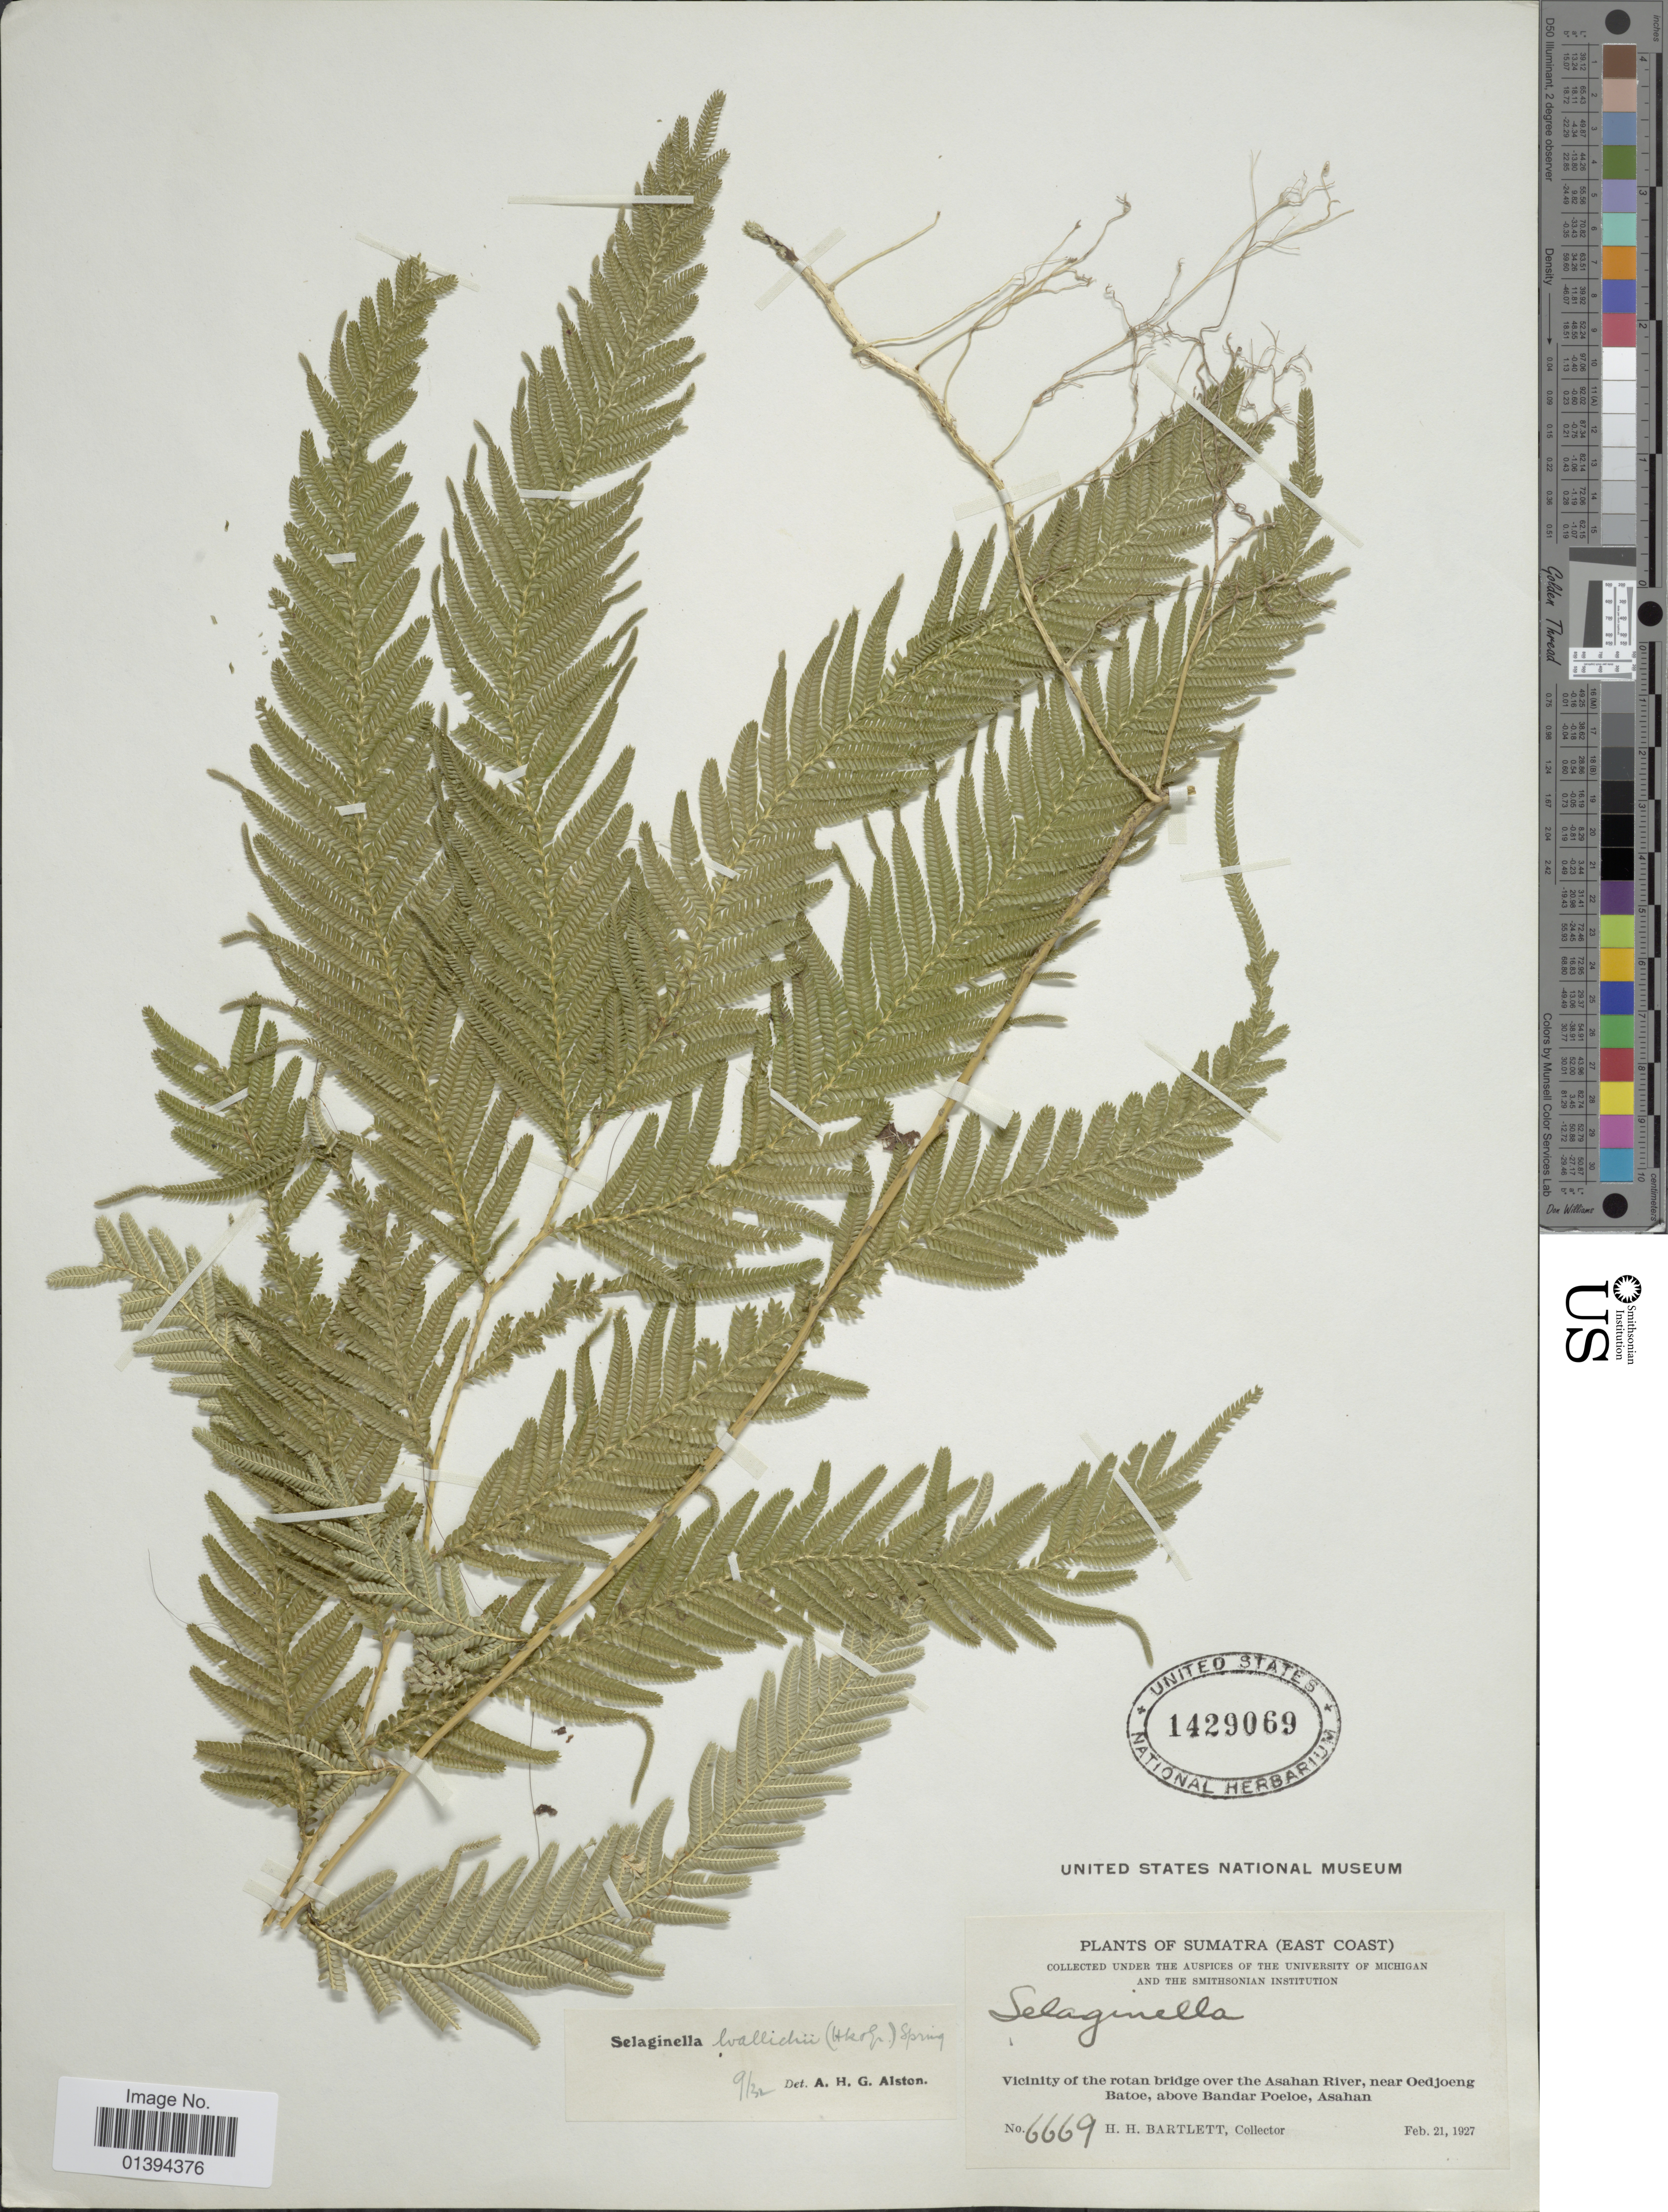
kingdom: Plantae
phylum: Tracheophyta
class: Lycopodiopsida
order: Selaginellales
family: Selaginellaceae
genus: Selaginella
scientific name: Selaginella wallichii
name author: (Hook. & Grev.) Spring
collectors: H. H. Bartlett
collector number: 6669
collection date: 1927-02-21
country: Indonesia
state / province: Sumatra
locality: East Coast, Vicinity of the rotan bridge over the Asahan River, near Oedjoeng Batoe, above Bandar Poeloe, Asahan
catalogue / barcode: US 1429069